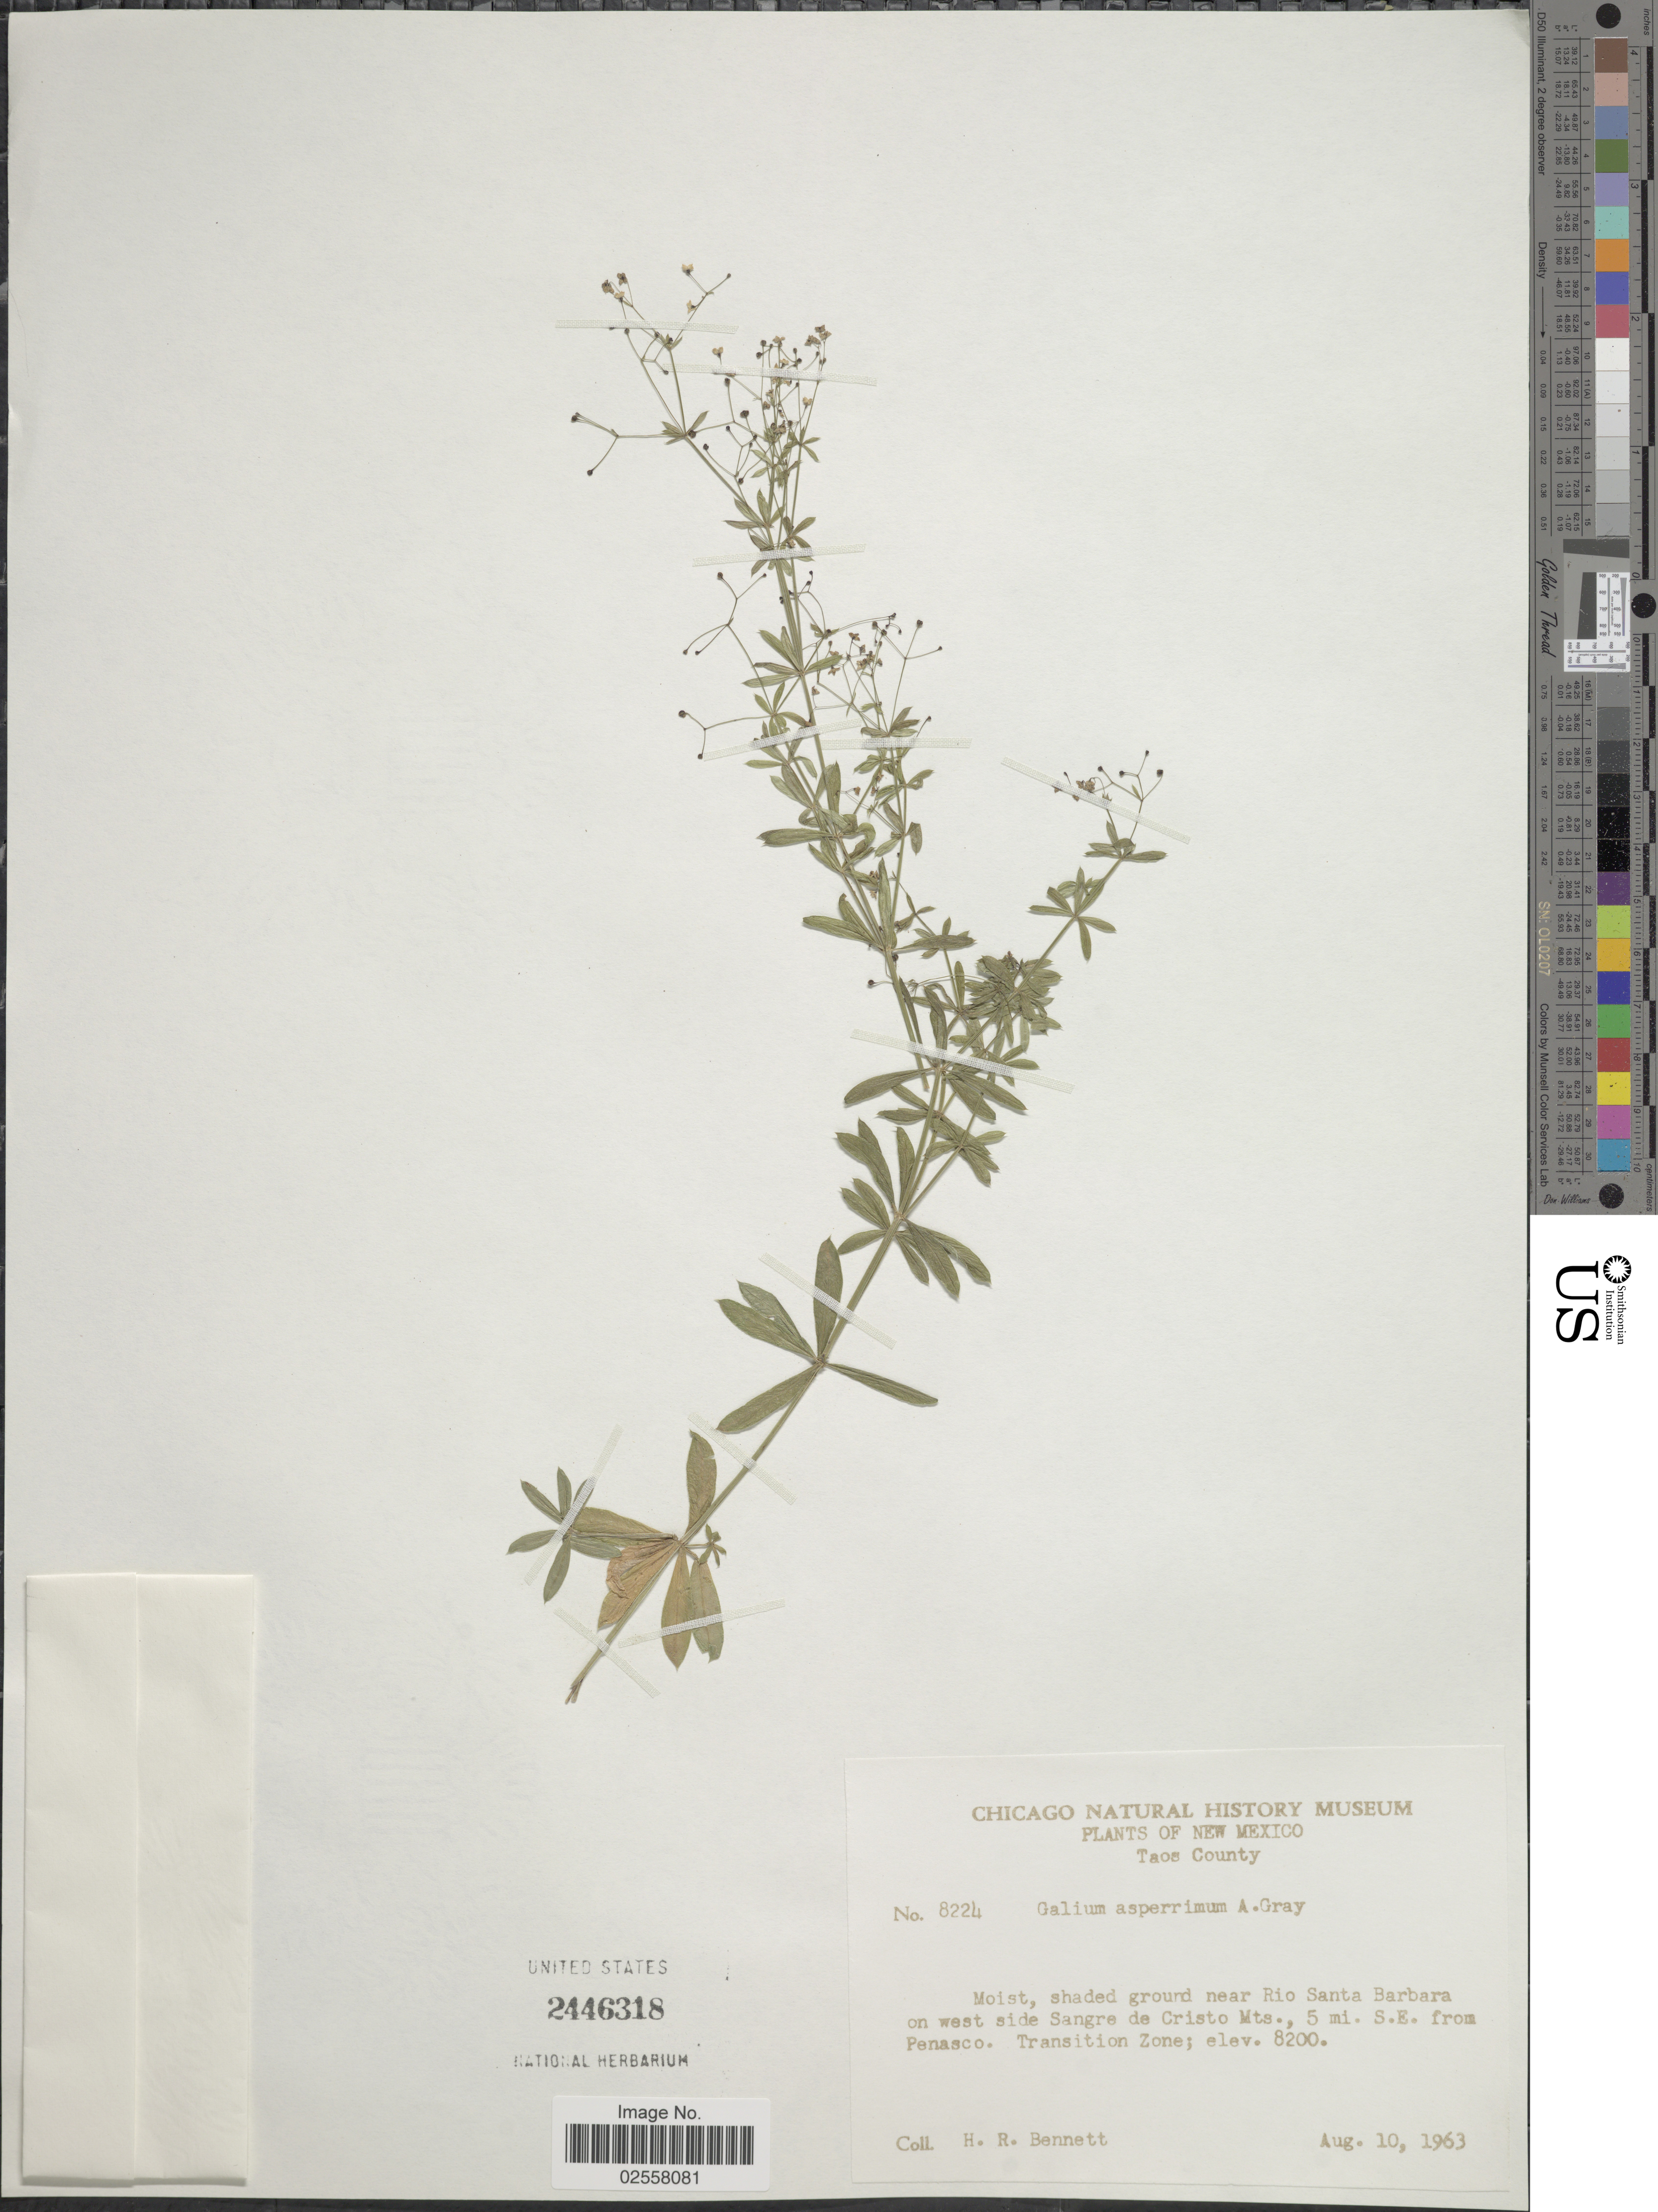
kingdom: Plantae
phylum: Tracheophyta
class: Magnoliopsida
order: Gentianales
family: Rubiaceae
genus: Galium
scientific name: Galium mexicanum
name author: Kunth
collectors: H. R. Bennett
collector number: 8224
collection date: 1963-08-10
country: United States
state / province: New Mexico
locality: Taos County, Moist, shaded ground near Rio Santa Barbara on west side Sangre de Cristo Mts., 5 mi. S.E. from Penasco. Transition Zone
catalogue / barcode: US 2446318